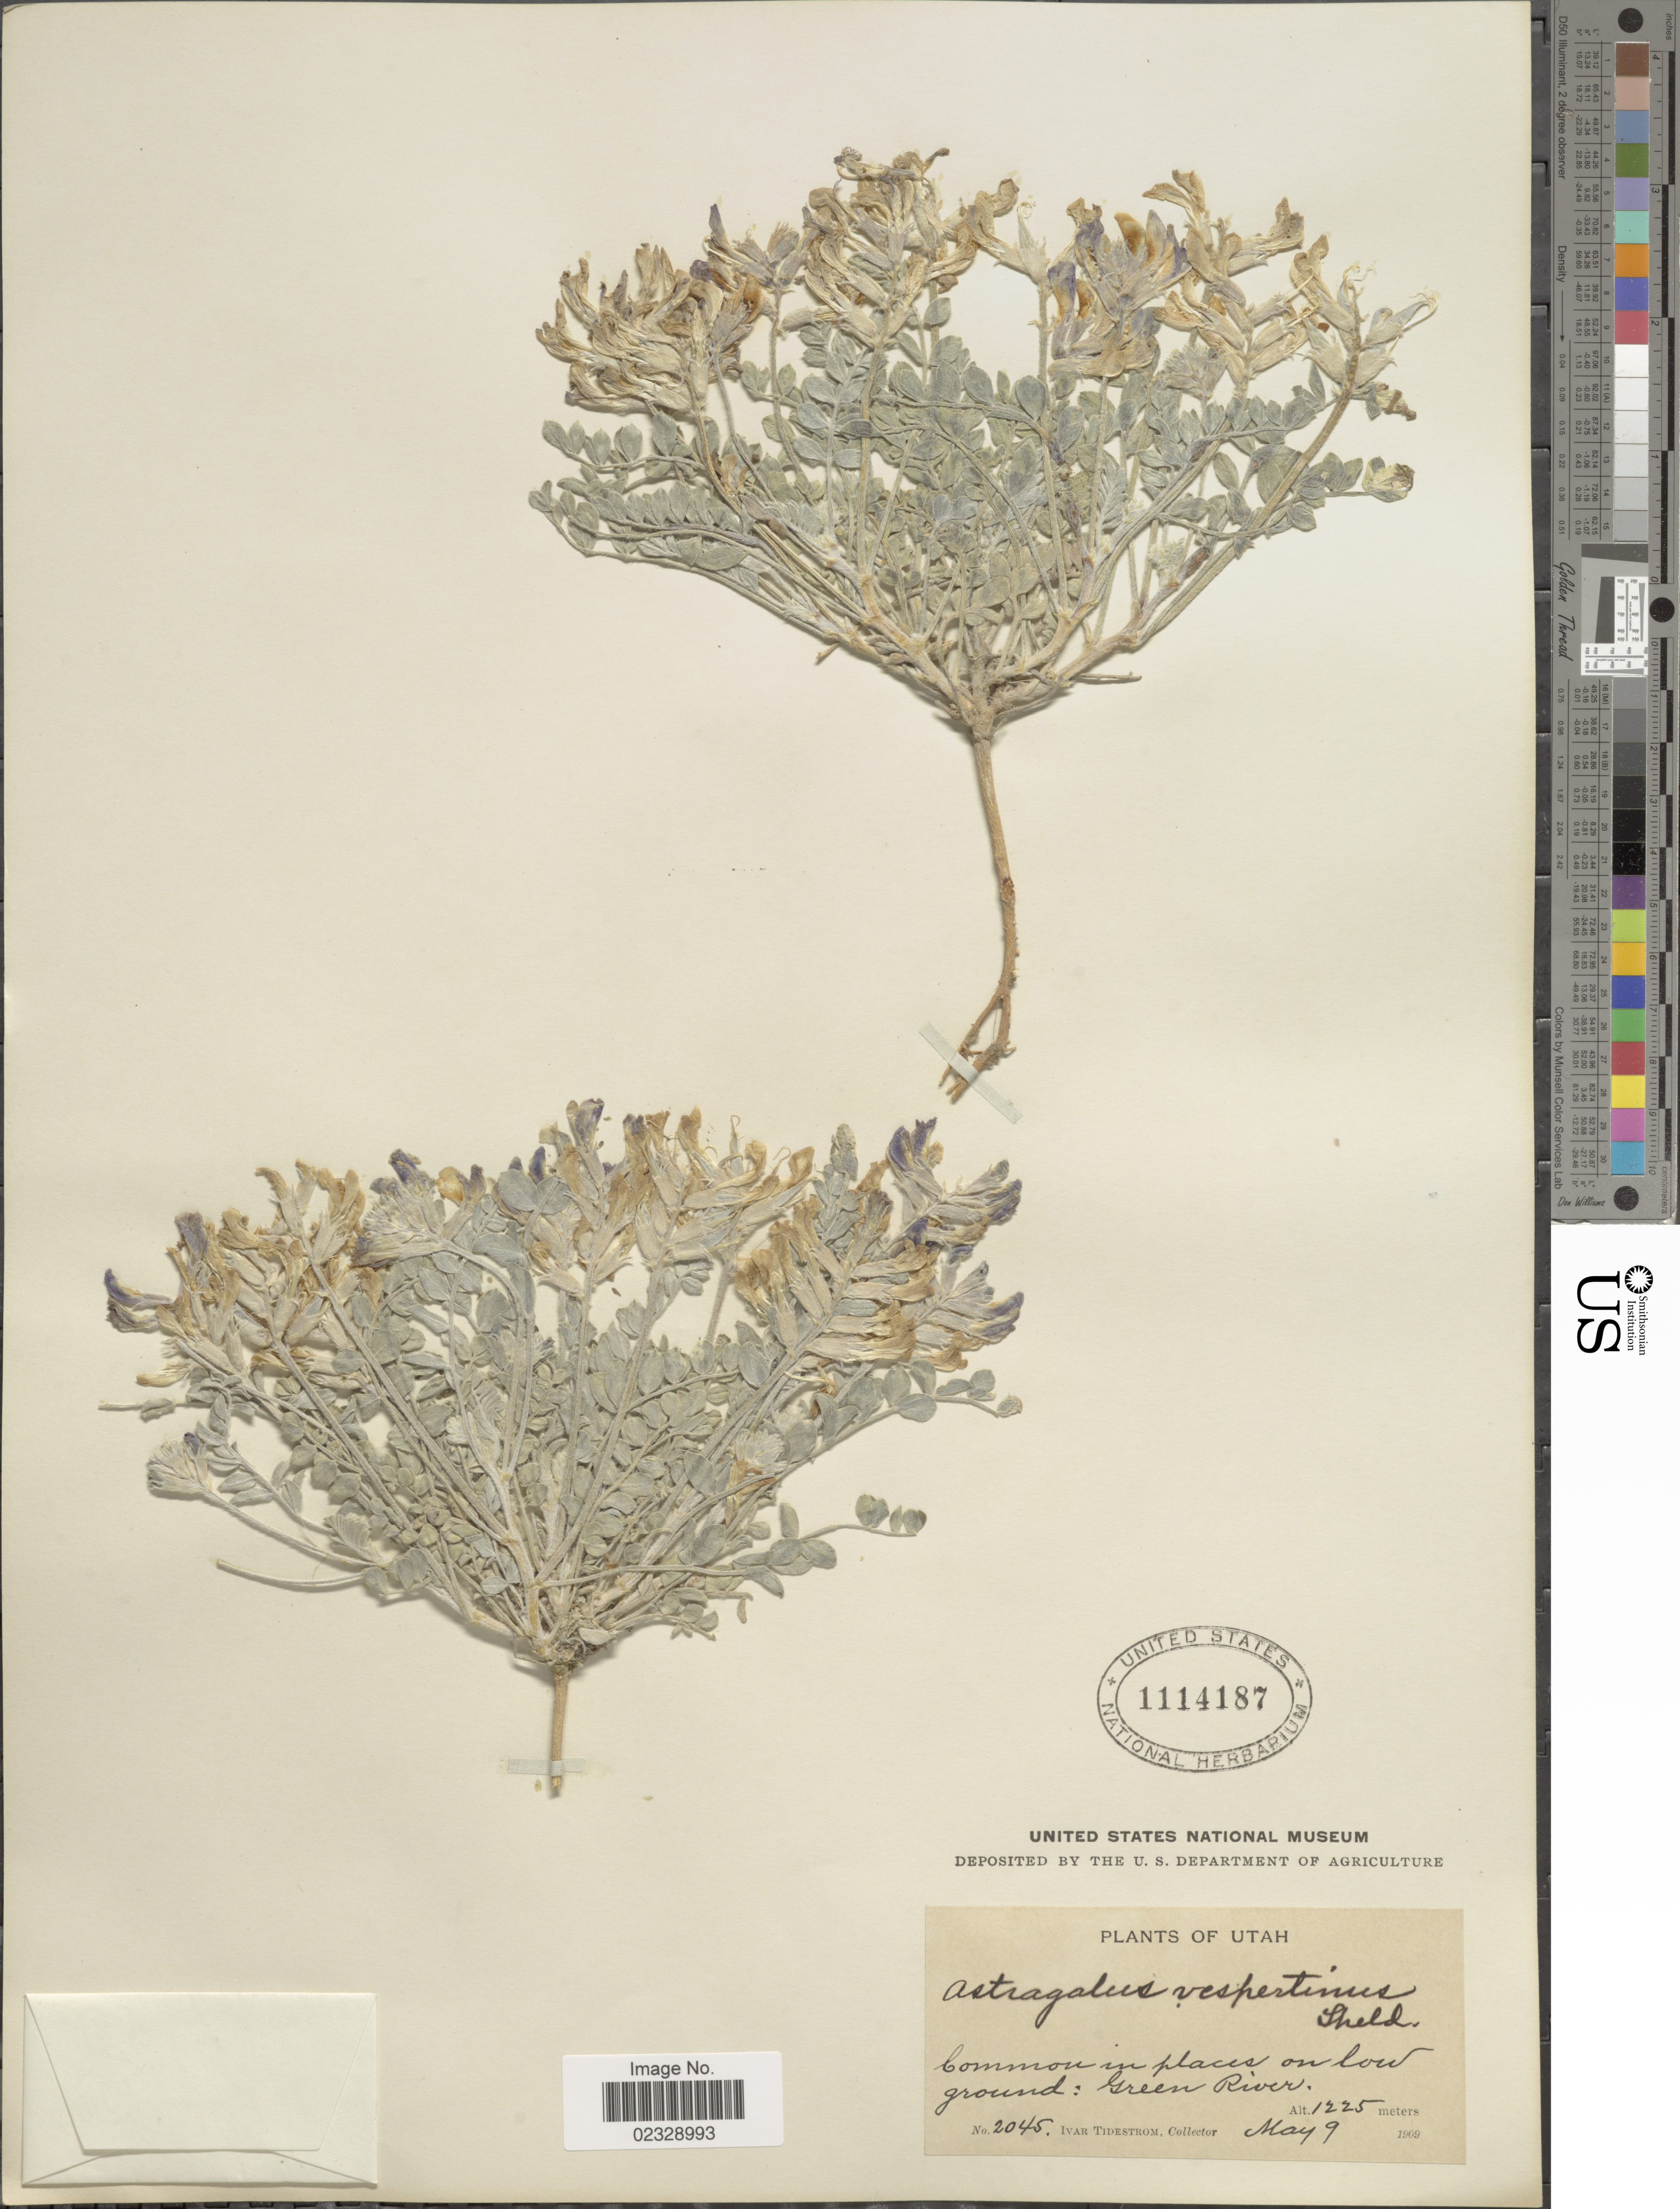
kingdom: Plantae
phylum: Tracheophyta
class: Magnoliopsida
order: Fabales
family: Fabaceae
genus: Astragalus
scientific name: Astragalus vespertinus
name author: E. Sheld.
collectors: I. F. Tidestrom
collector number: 2045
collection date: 1909-05-09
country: United States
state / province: Utah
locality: Common in placeson low ground: Green River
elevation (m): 1225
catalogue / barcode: US 1114187